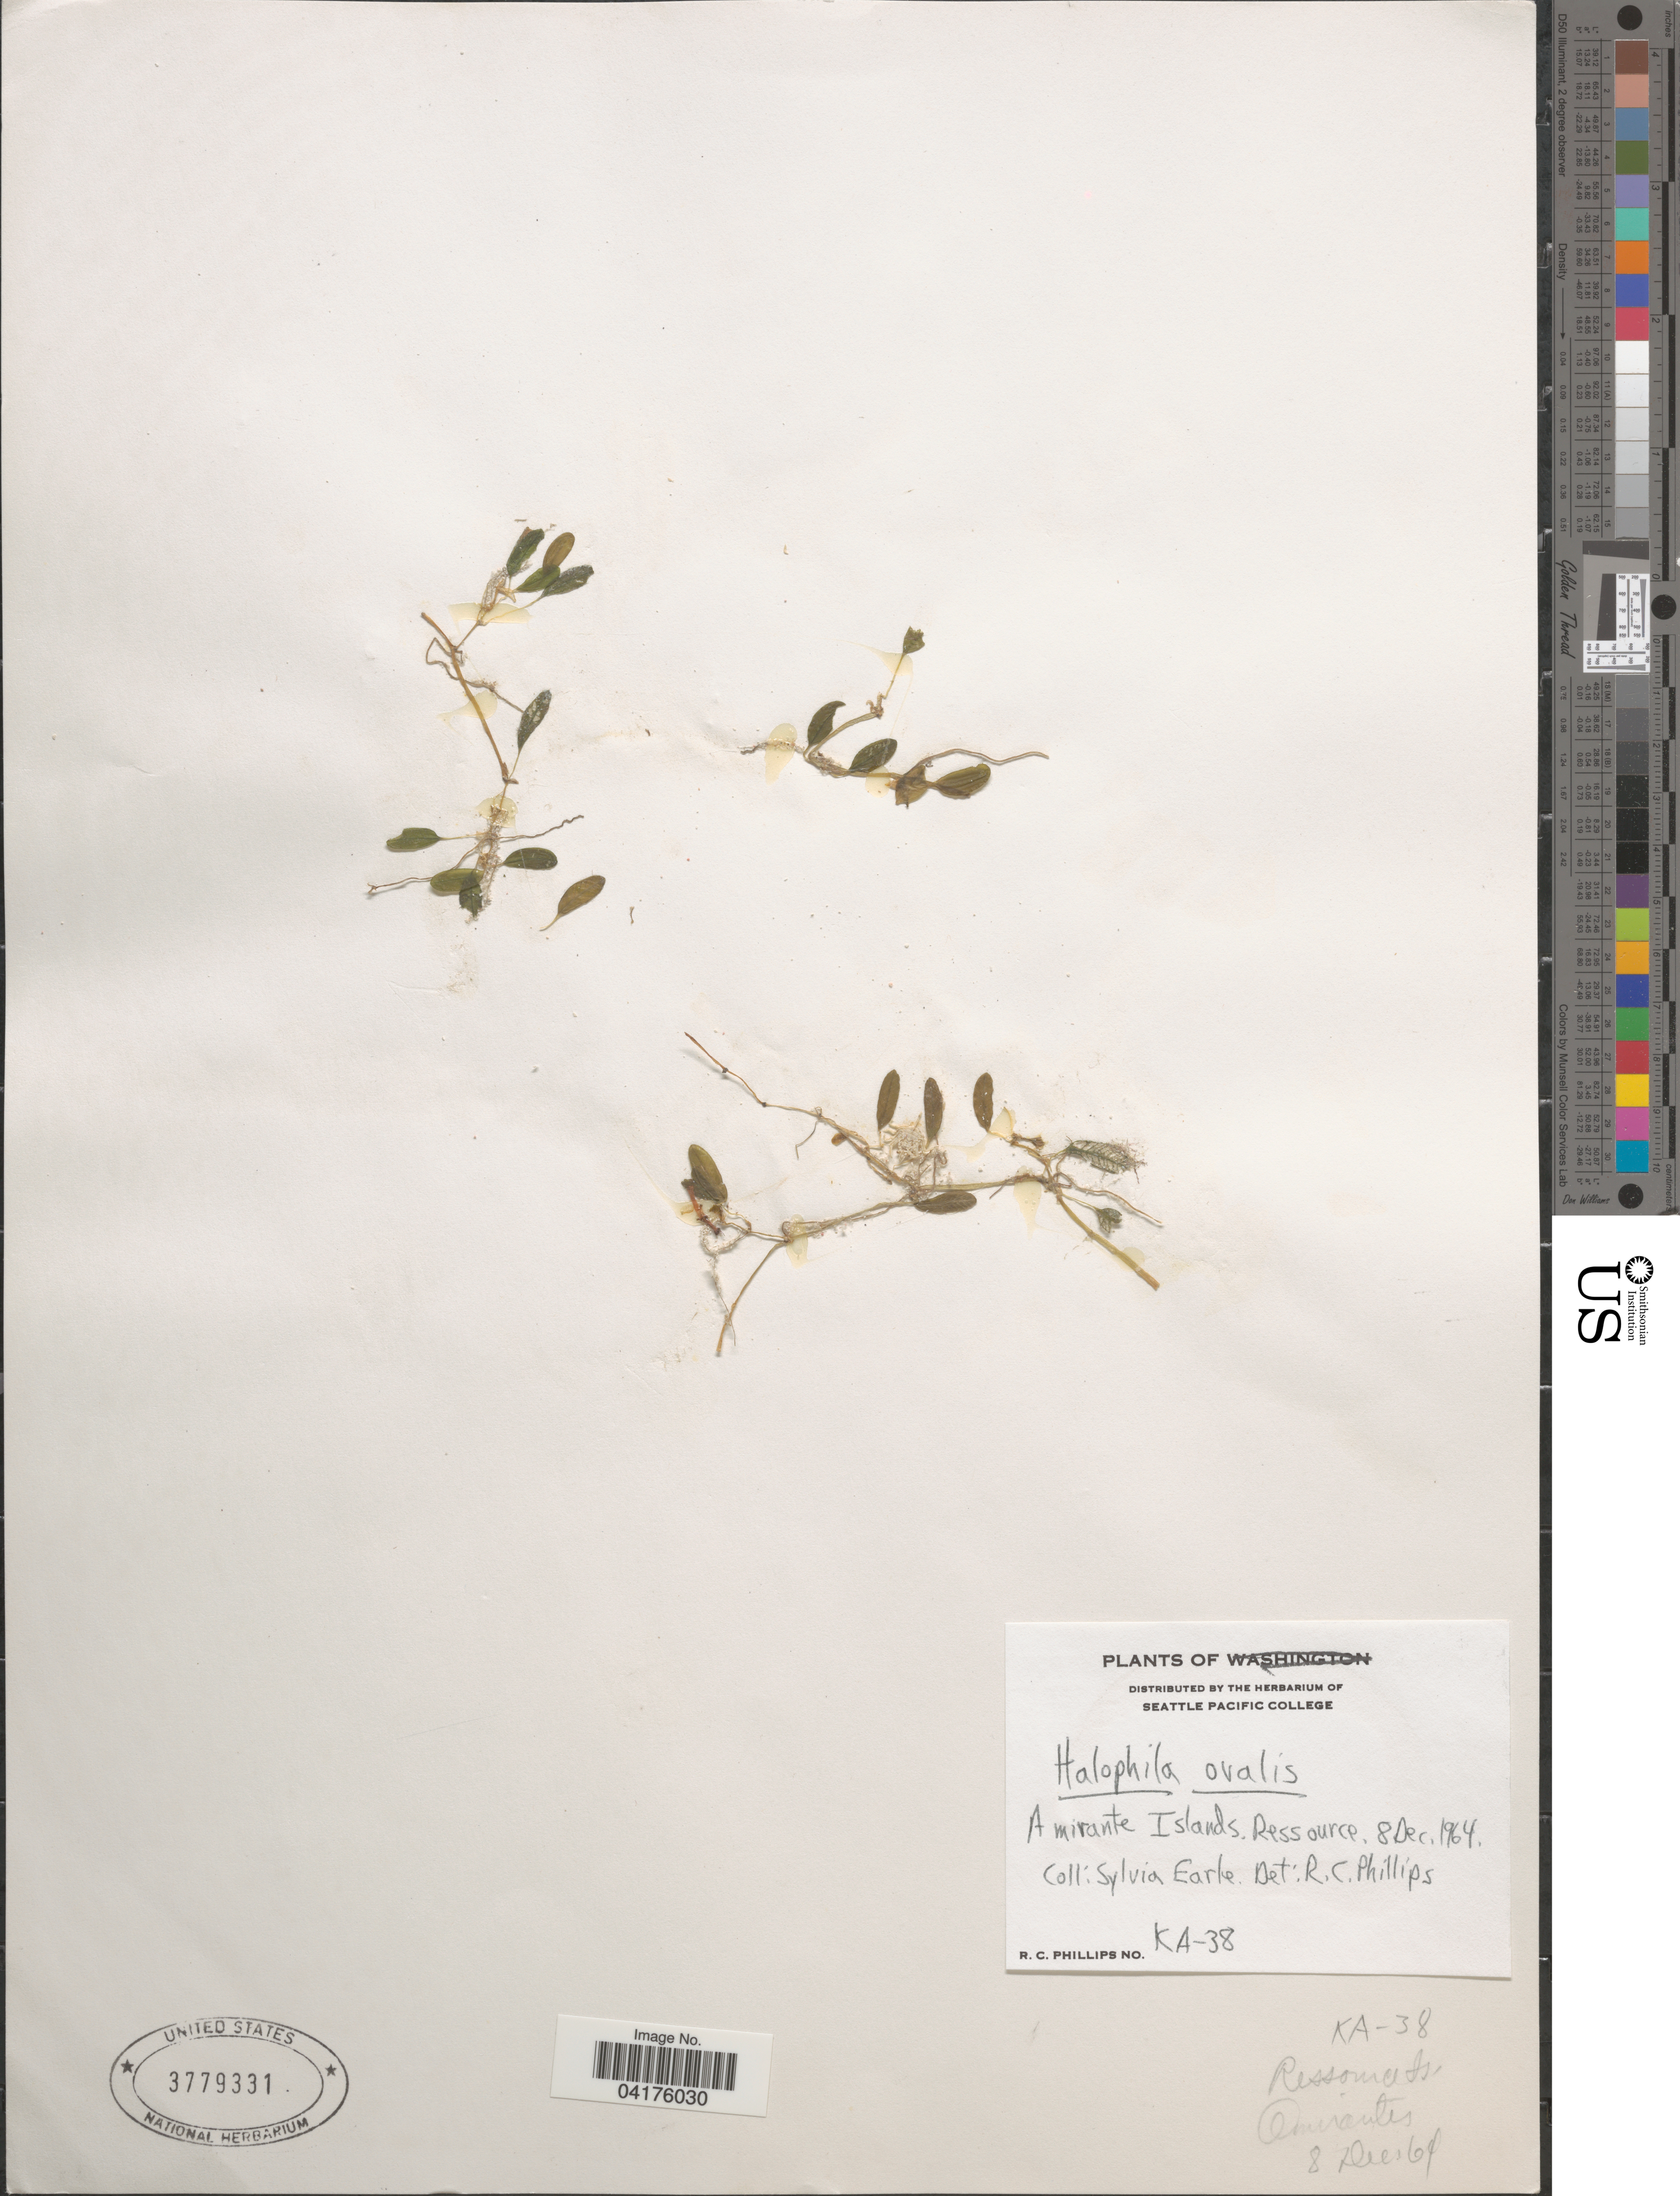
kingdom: Plantae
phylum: Tracheophyta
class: Liliopsida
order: Alismatales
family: Hydrocharitaceae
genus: Halophila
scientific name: Halophila ovalis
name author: (R. Br.) Hook. f.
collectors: S. A. Earle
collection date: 1964-12-08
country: Seychelles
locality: Amirante Islands, Ressource. Amirantes.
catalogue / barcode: US 3779331